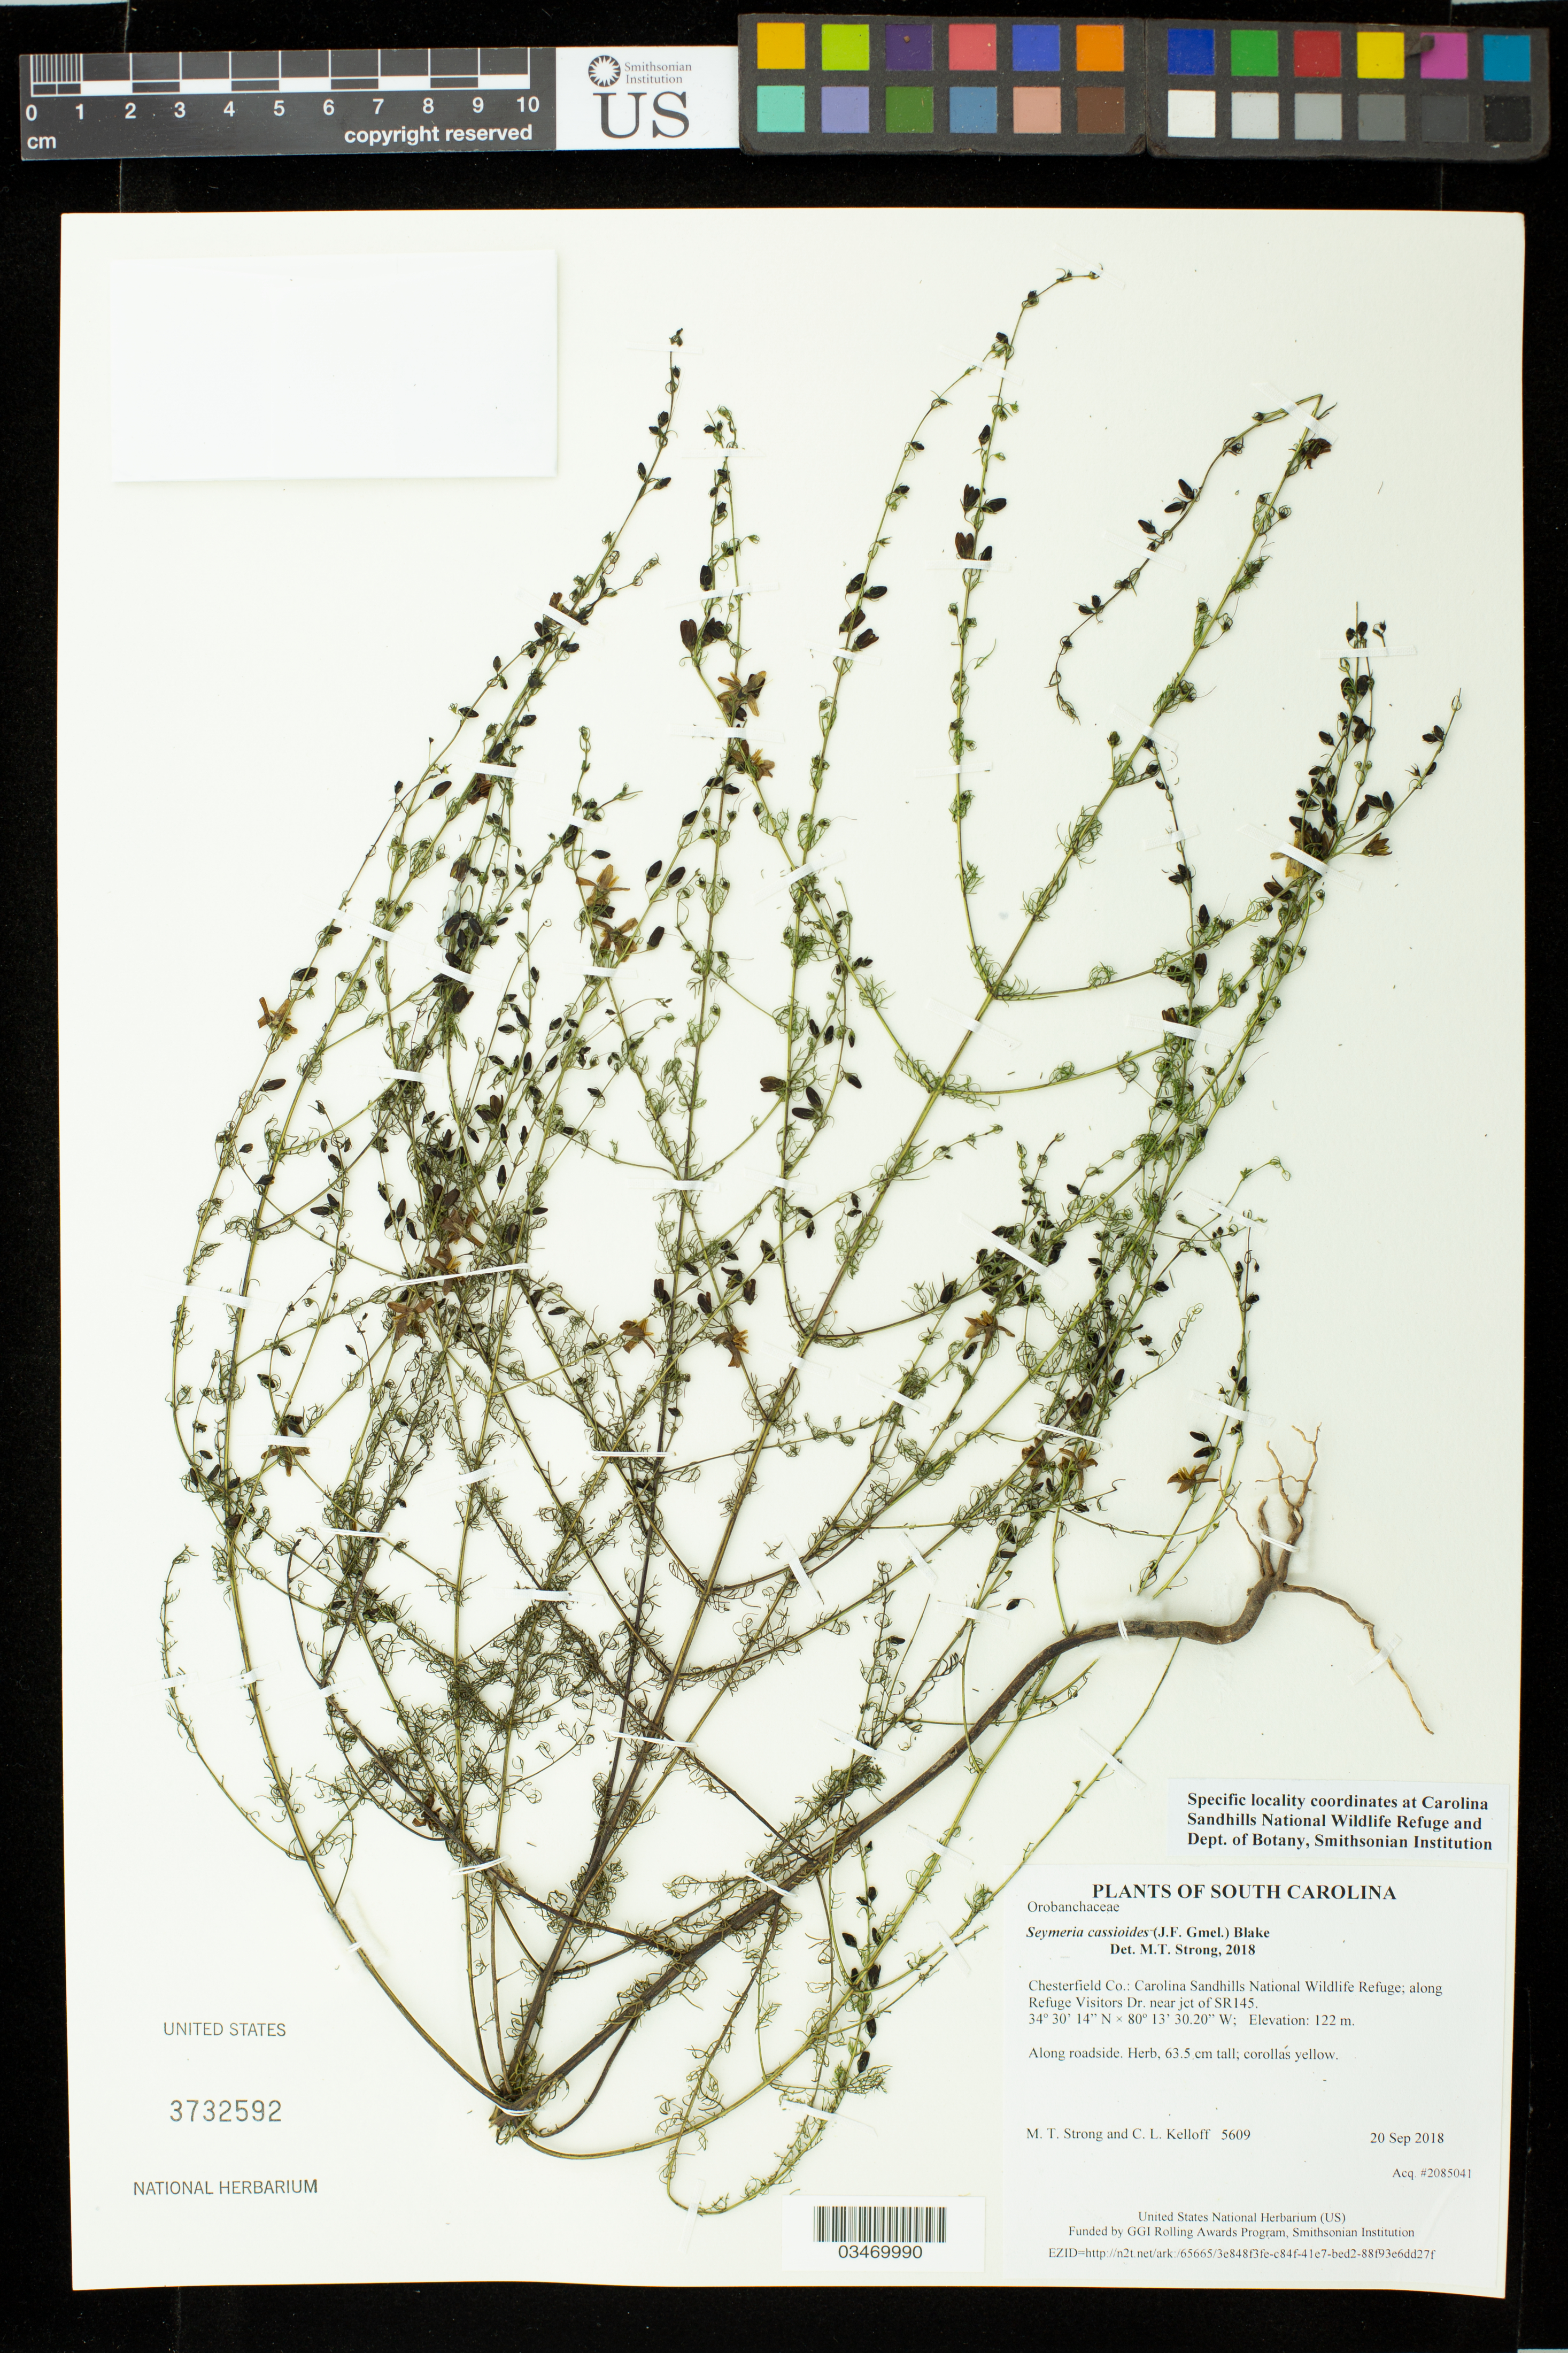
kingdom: Plantae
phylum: Tracheophyta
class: Magnoliopsida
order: Lamiales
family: Orobanchaceae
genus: Seymeria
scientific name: Seymeria cassioides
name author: (J.F. Gmel.) S.F. Blake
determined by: Strong, M. T., (US), Smithsonian Institution - National Museum of Natural History (UNITED STATES)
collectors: M. T. Strong & C. L. Kelloff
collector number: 5609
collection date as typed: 20 Sep 2018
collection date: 2018-09-20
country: United States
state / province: South Carolina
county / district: Chesterfield Co.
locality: Carolina Sandhills National Wildlife Refuge; along Refuge Visitors Dr. near jct of SR145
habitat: Along roadside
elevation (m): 122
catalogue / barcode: US 3732592